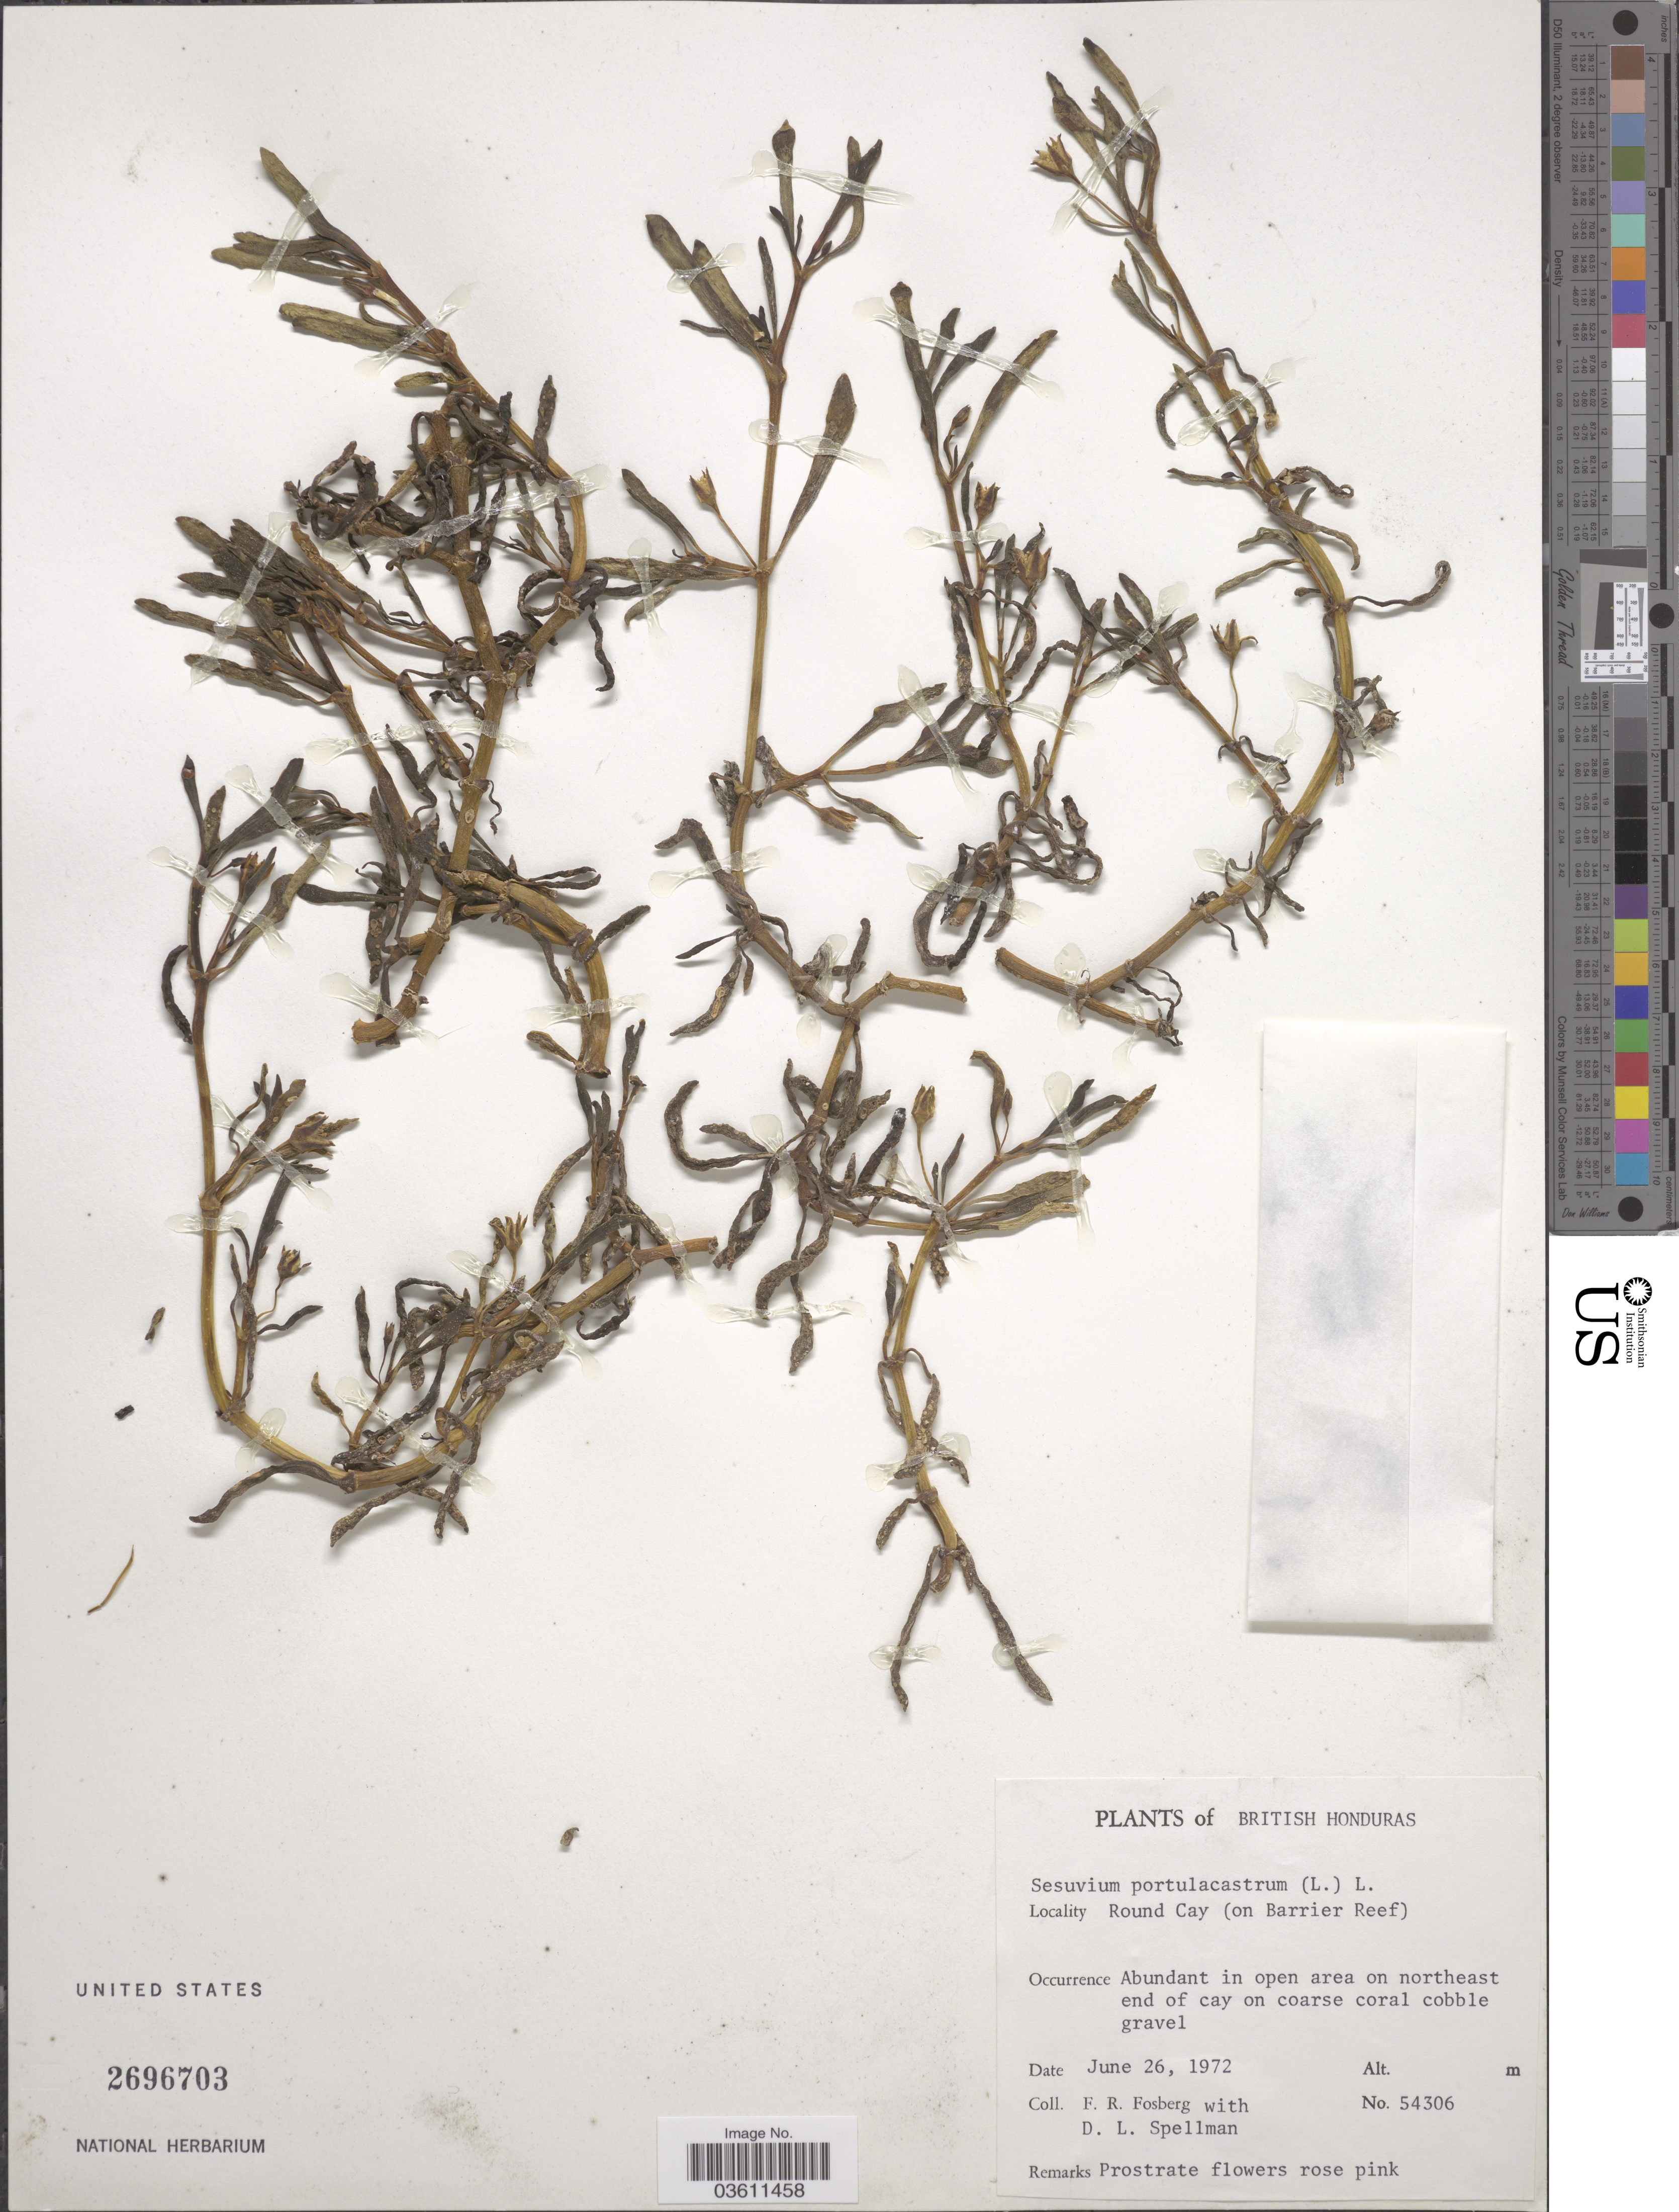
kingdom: Plantae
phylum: Tracheophyta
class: Magnoliopsida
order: Caryophyllales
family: Aizoaceae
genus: Sesuvium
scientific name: Sesuvium portulacastrum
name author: (L.) L.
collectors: F. R. Fosberg & D. L. Spellman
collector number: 54306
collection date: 1972-06-26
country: Belize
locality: British Honduras. Round Cay (on Barrier Reef).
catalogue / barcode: US 2696703